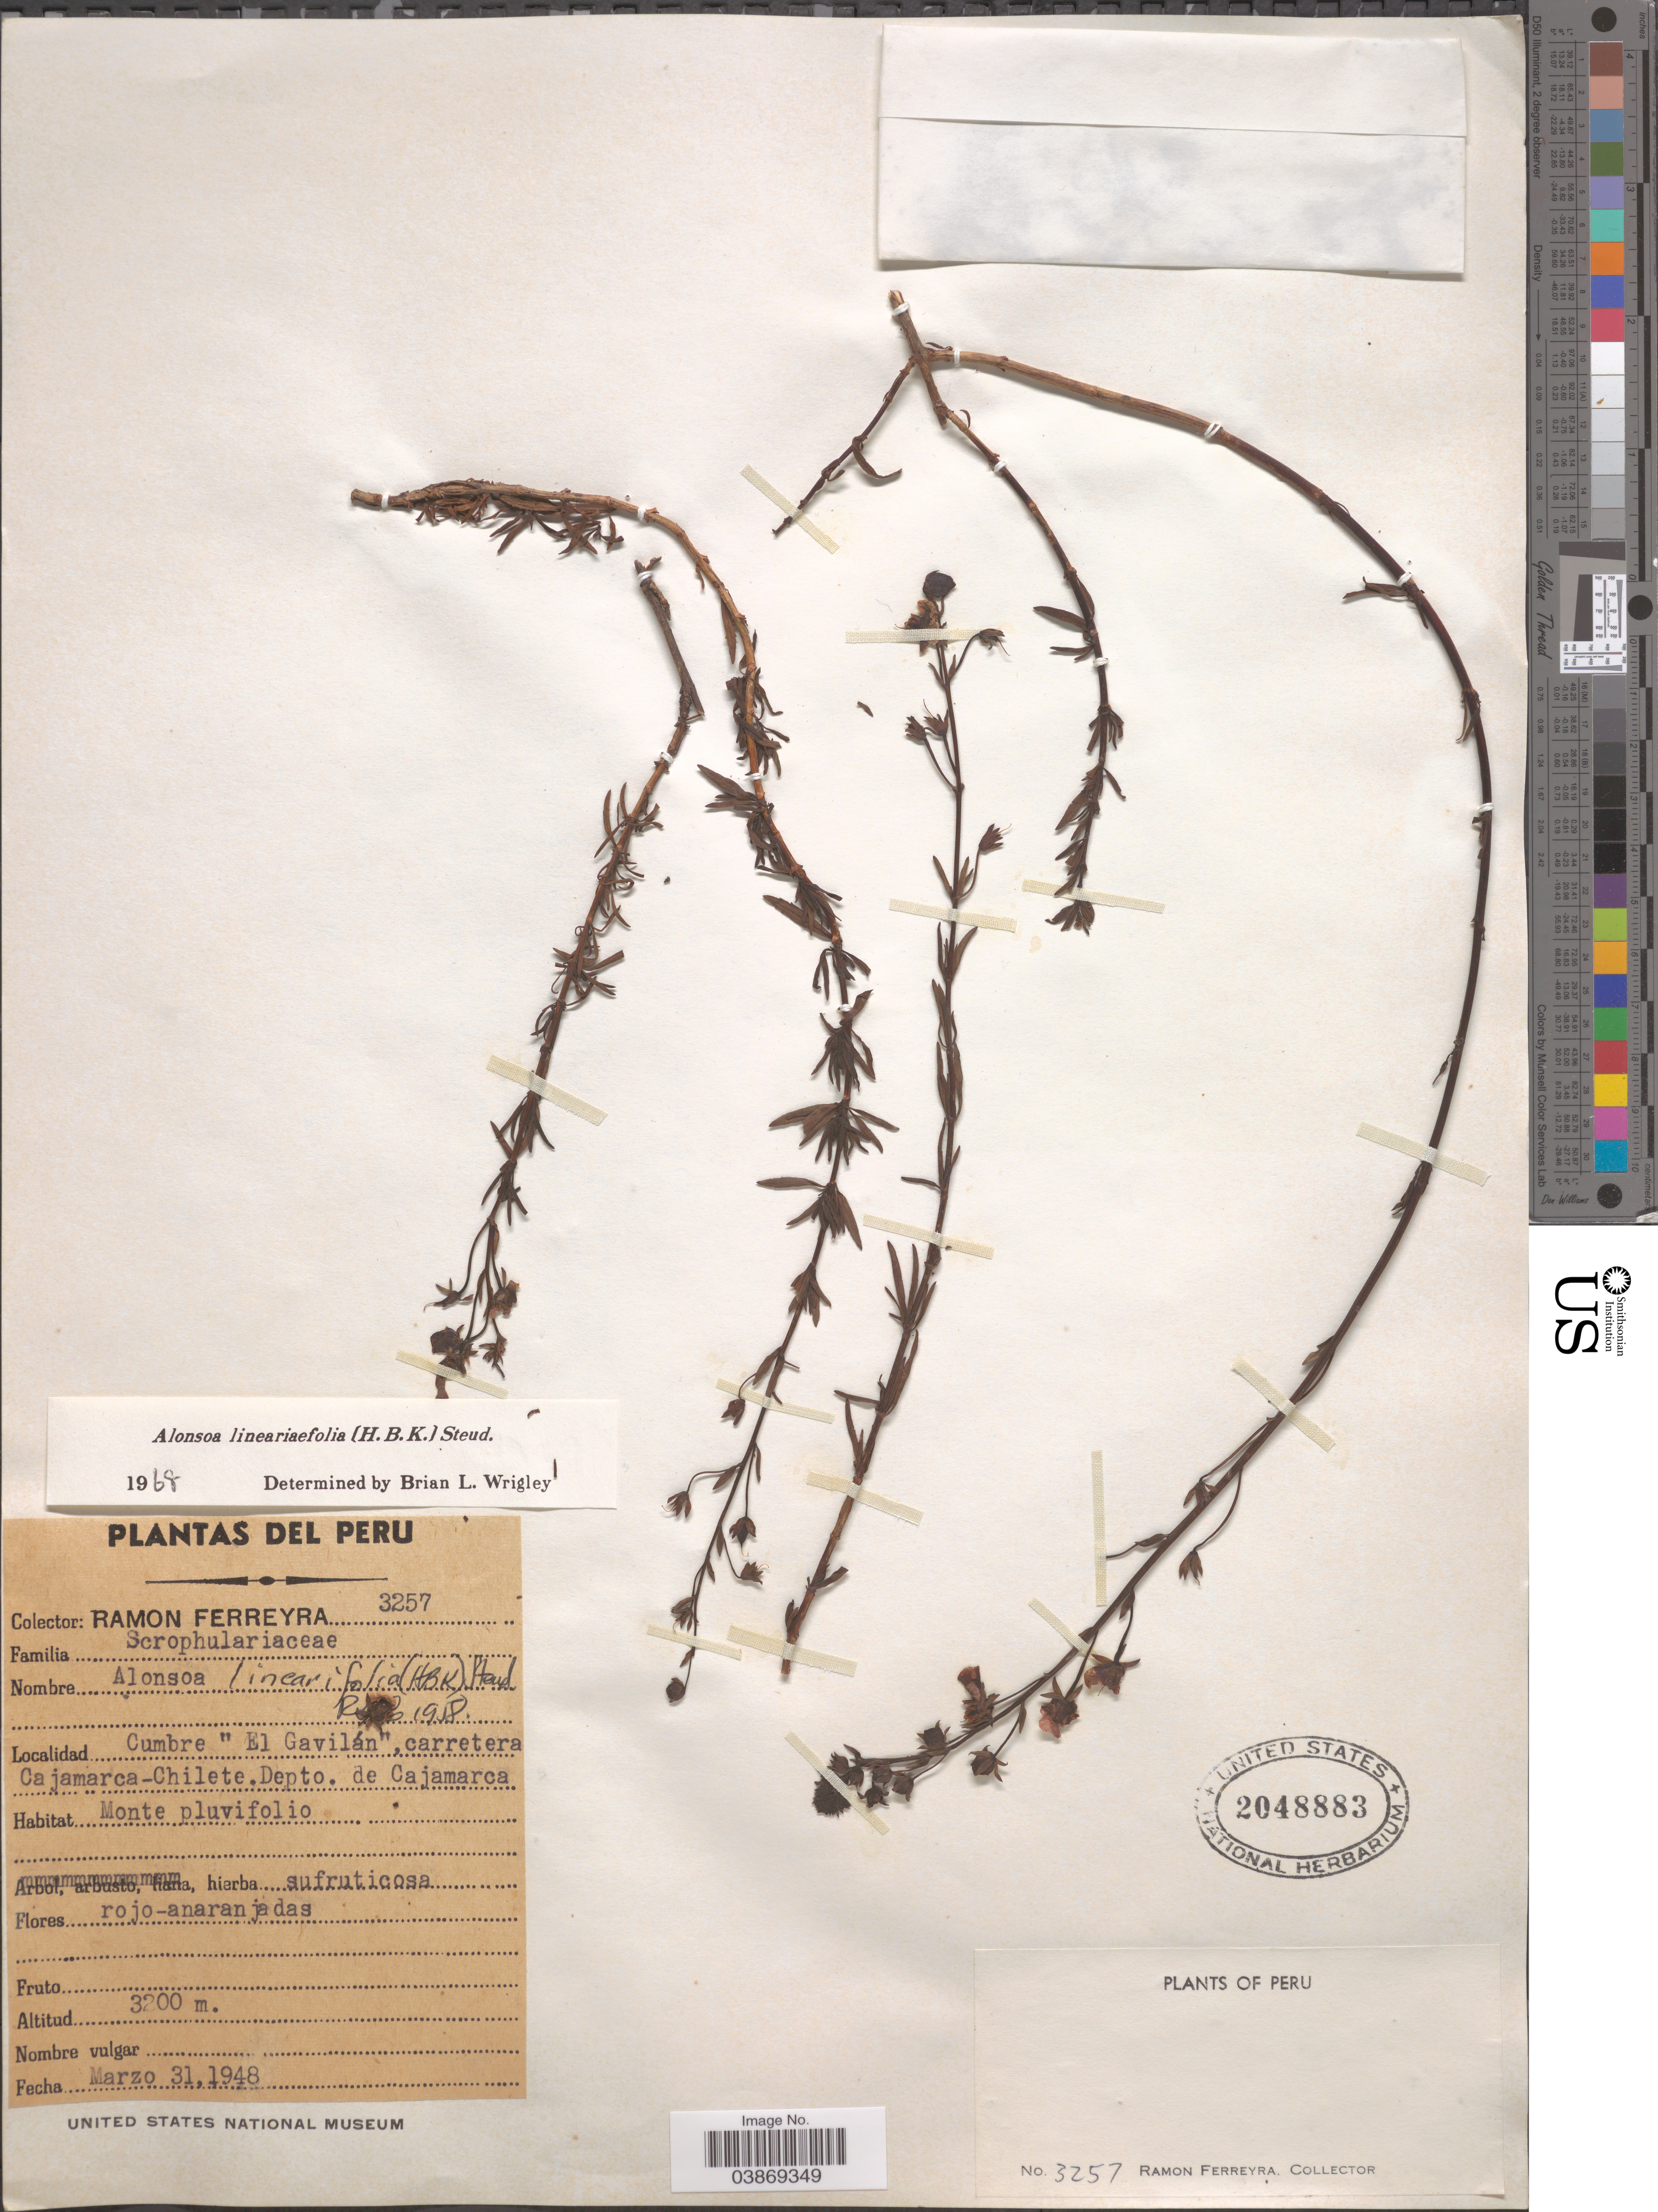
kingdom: Plantae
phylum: Tracheophyta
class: Magnoliopsida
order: Lamiales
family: Scrophulariaceae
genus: Alonsoa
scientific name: Alonsoa linearifolia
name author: Steud.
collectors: R. A. Ferreyra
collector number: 3257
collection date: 1948-03-31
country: Peru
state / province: Cajamarca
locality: Cumbre "El Gavilán", carretera Cajamarca-Chilete.Depto. de Cajamarca.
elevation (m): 3200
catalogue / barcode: US 2048883